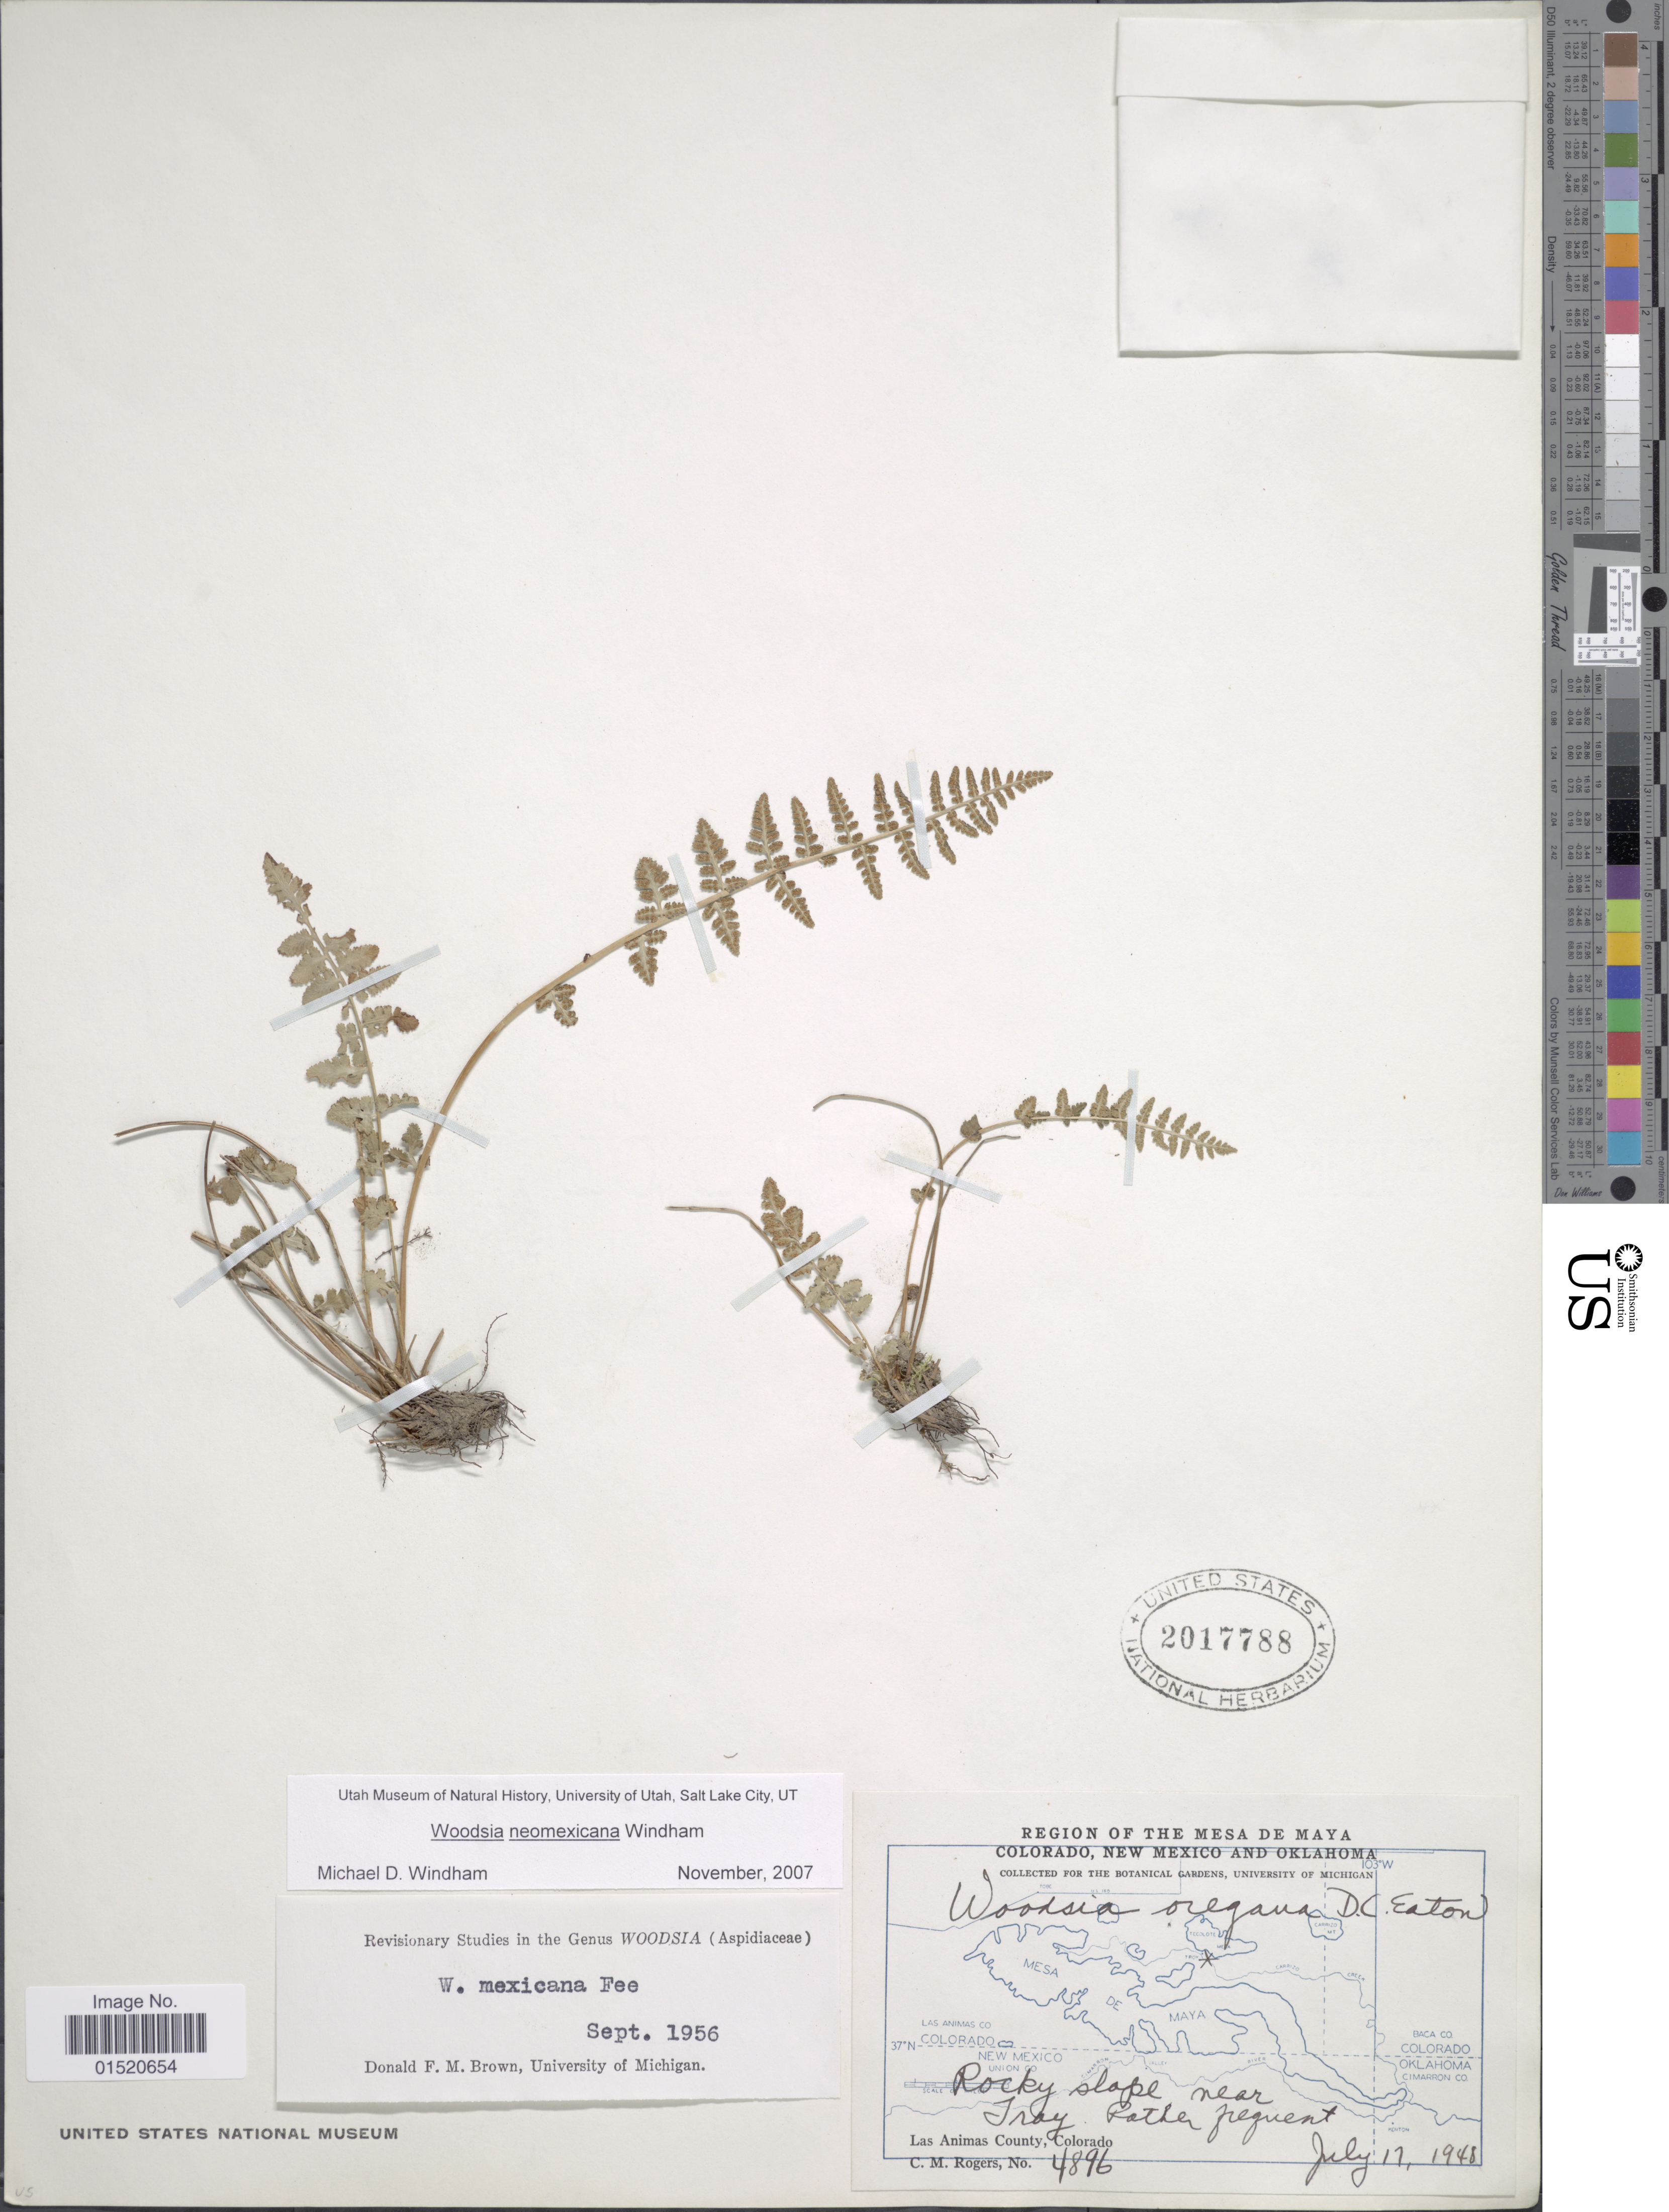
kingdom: Plantae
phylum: Tracheophyta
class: Polypodiopsida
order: Polypodiales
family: Woodsiaceae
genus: Woodsia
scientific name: Woodsia scopulina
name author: D.C. Eaton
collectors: C. M. Rogers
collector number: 4896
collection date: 1948-07-17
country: United States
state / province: Colorado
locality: Region of the Mesa de Maya, Colorado, New Mexico and Oklahoma, Las Animas County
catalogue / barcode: US 2017788